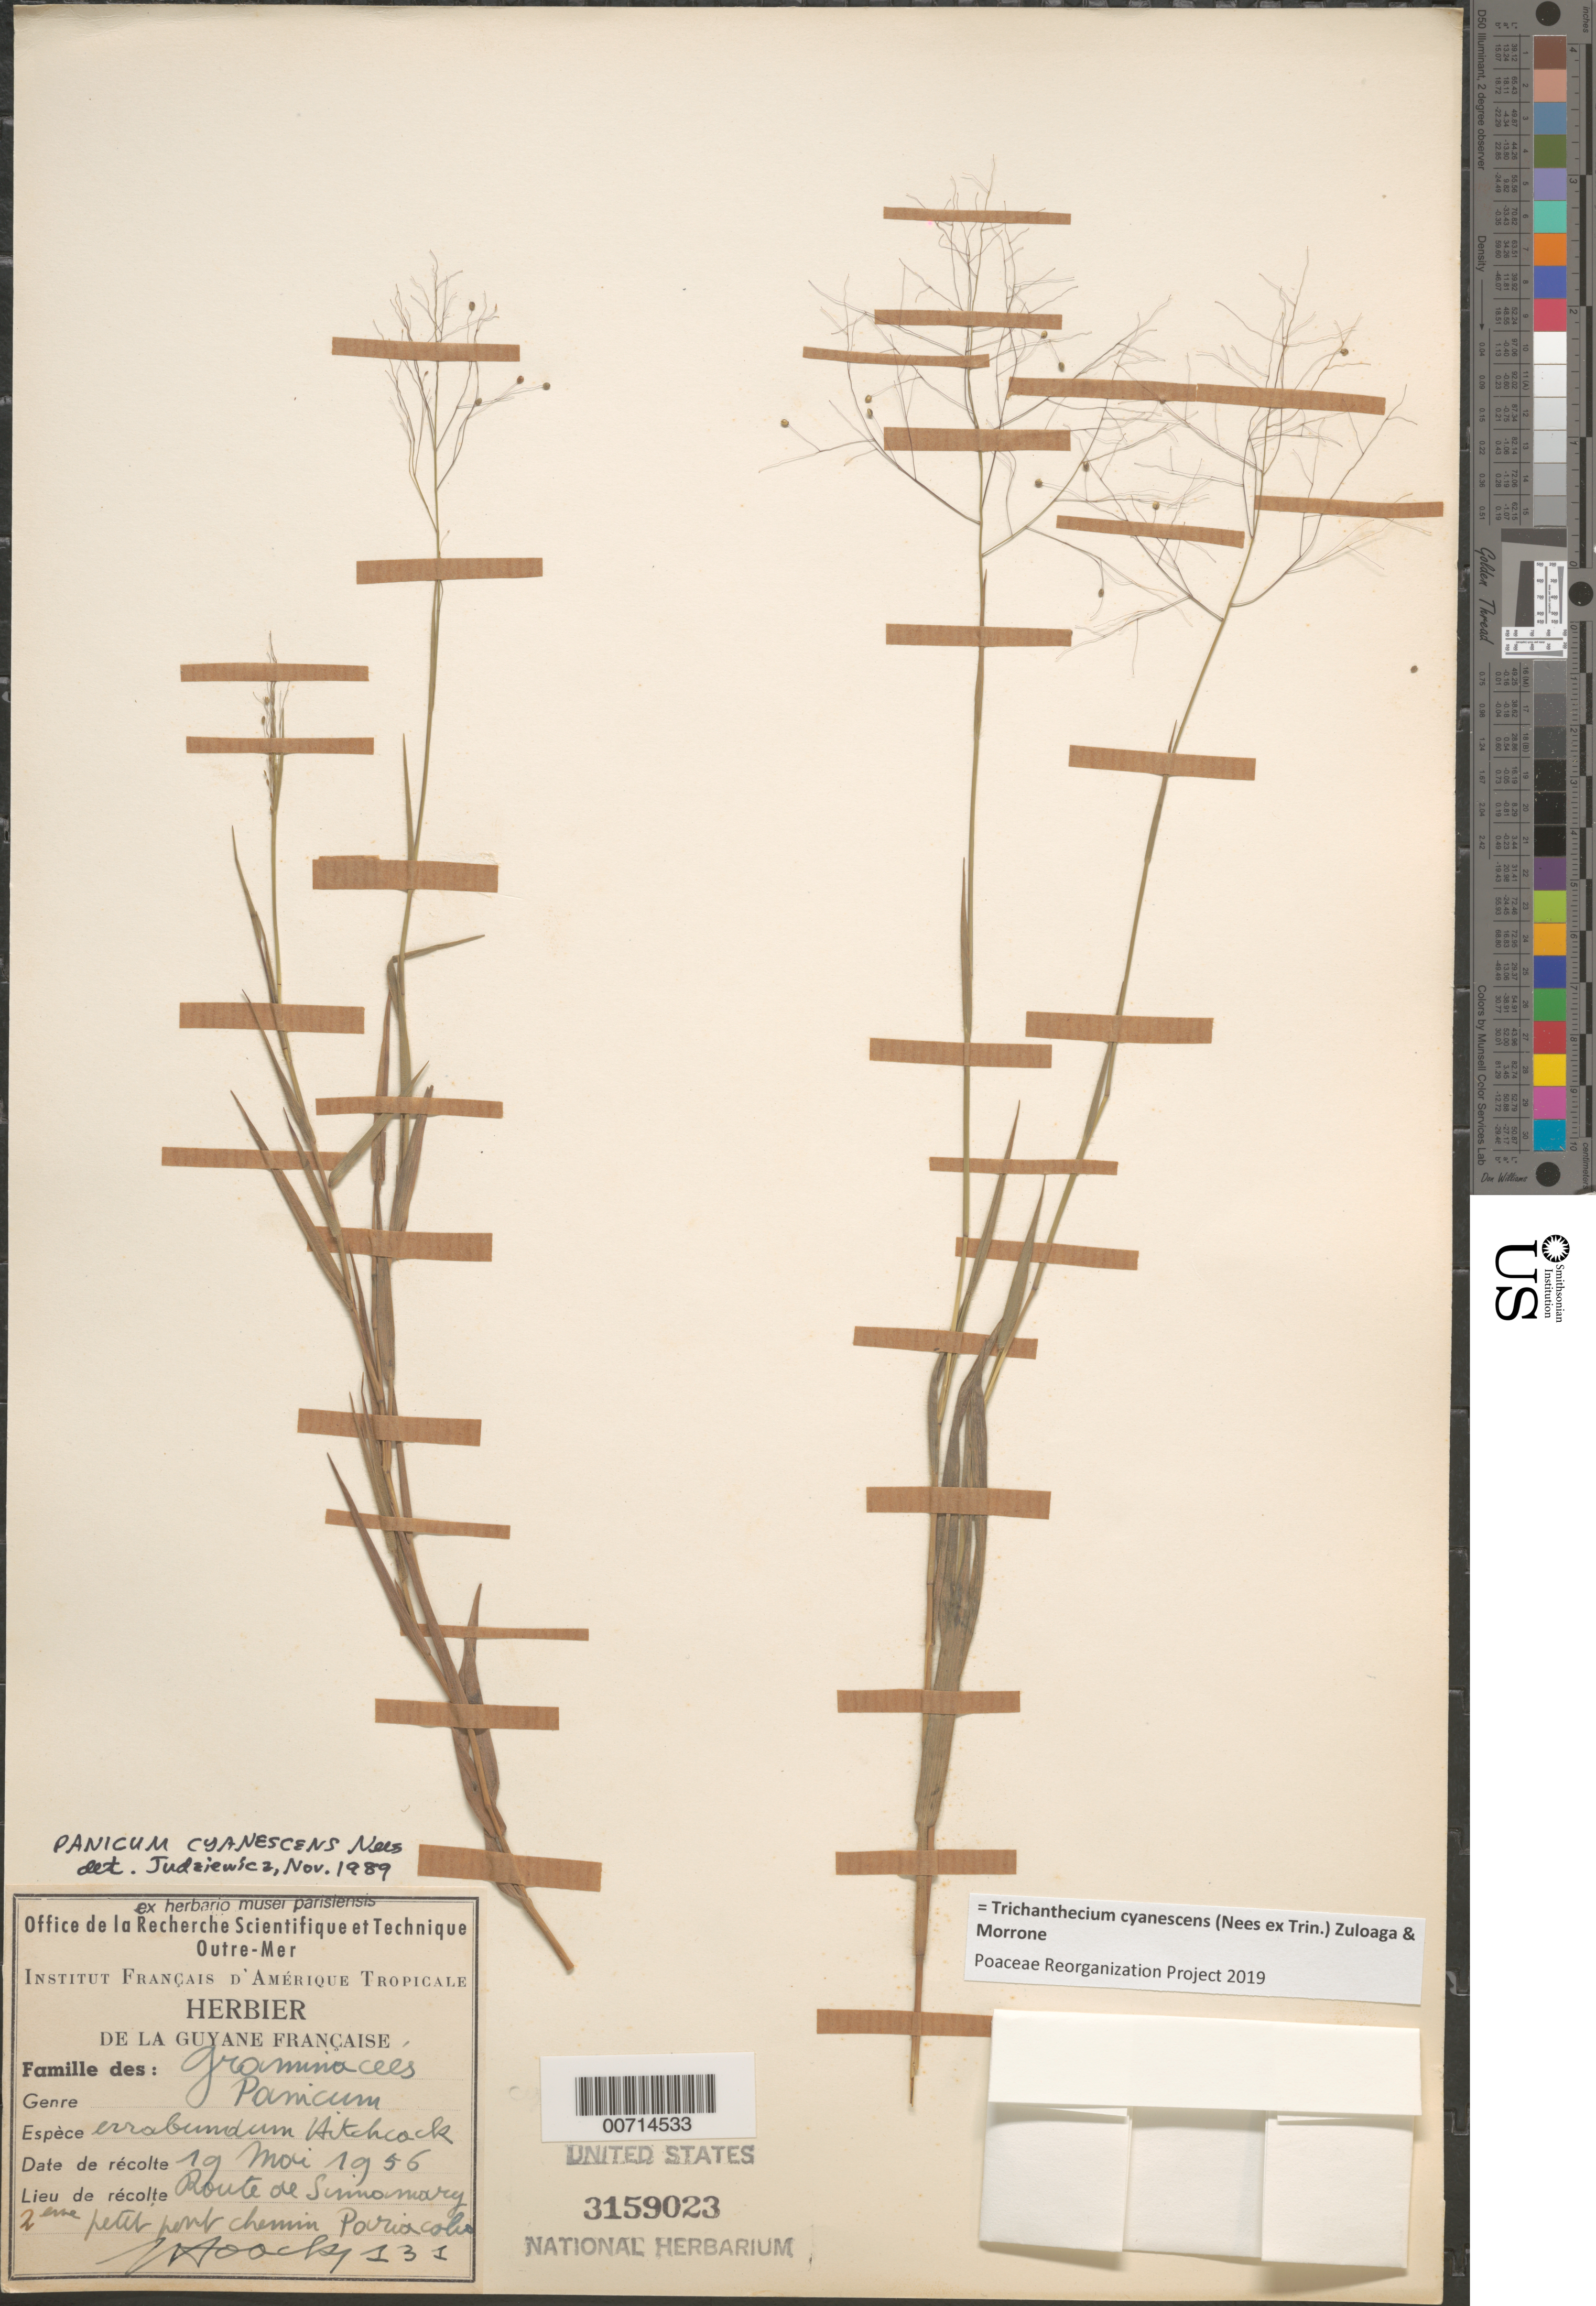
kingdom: Plantae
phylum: Tracheophyta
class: Liliopsida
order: Poales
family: Poaceae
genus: Panicum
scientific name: Panicum cyanescens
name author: Nees ex Trin.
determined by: Judziewicz, E. J.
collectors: J. Hoock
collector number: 131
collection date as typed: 19-May-56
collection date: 1956-05-19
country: French Guiana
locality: Route de Sinnamary, 2nd petit pont chemin Pariacabo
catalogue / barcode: US 3159023